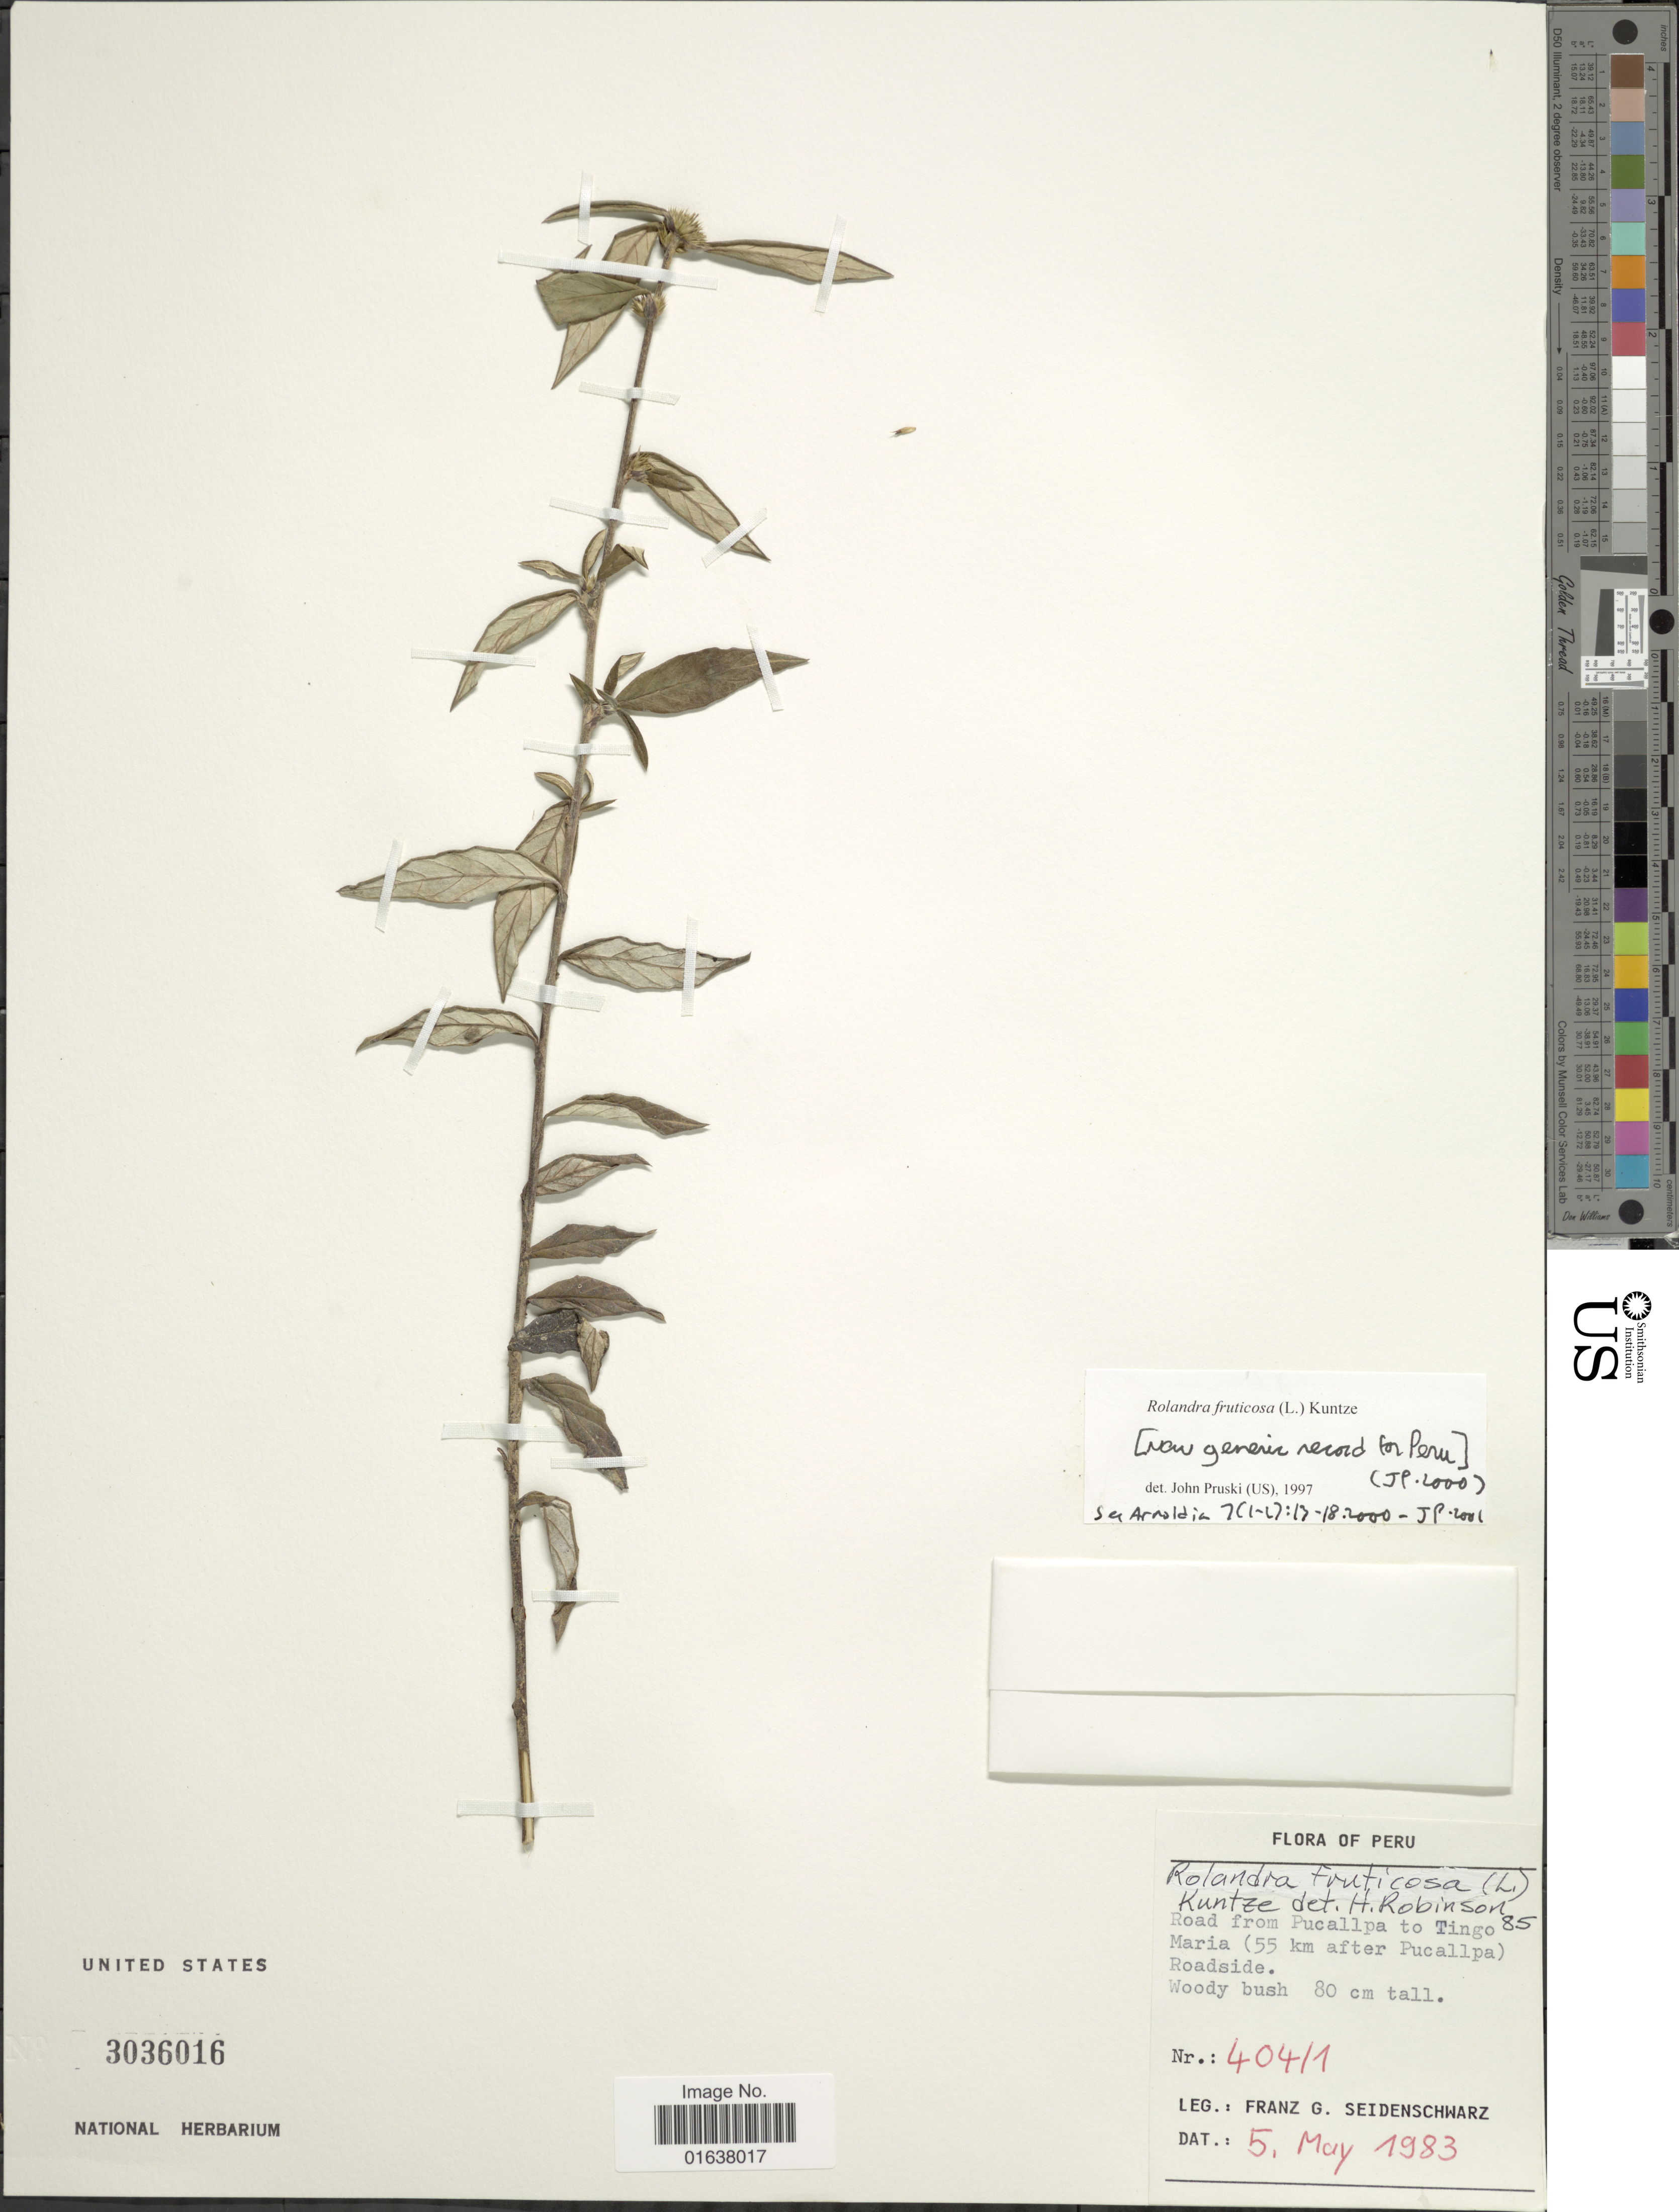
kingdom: Plantae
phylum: Tracheophyta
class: Magnoliopsida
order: Asterales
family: Asteraceae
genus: Rolandra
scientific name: Rolandra fruticosa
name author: (L.) Kuntze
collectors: F. Seidenschwarz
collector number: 40411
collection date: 1983-05-05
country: Peru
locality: Road from Pucallpa to Tingo Maria (55 km after Pucallpa) Roadside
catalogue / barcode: US 3036016